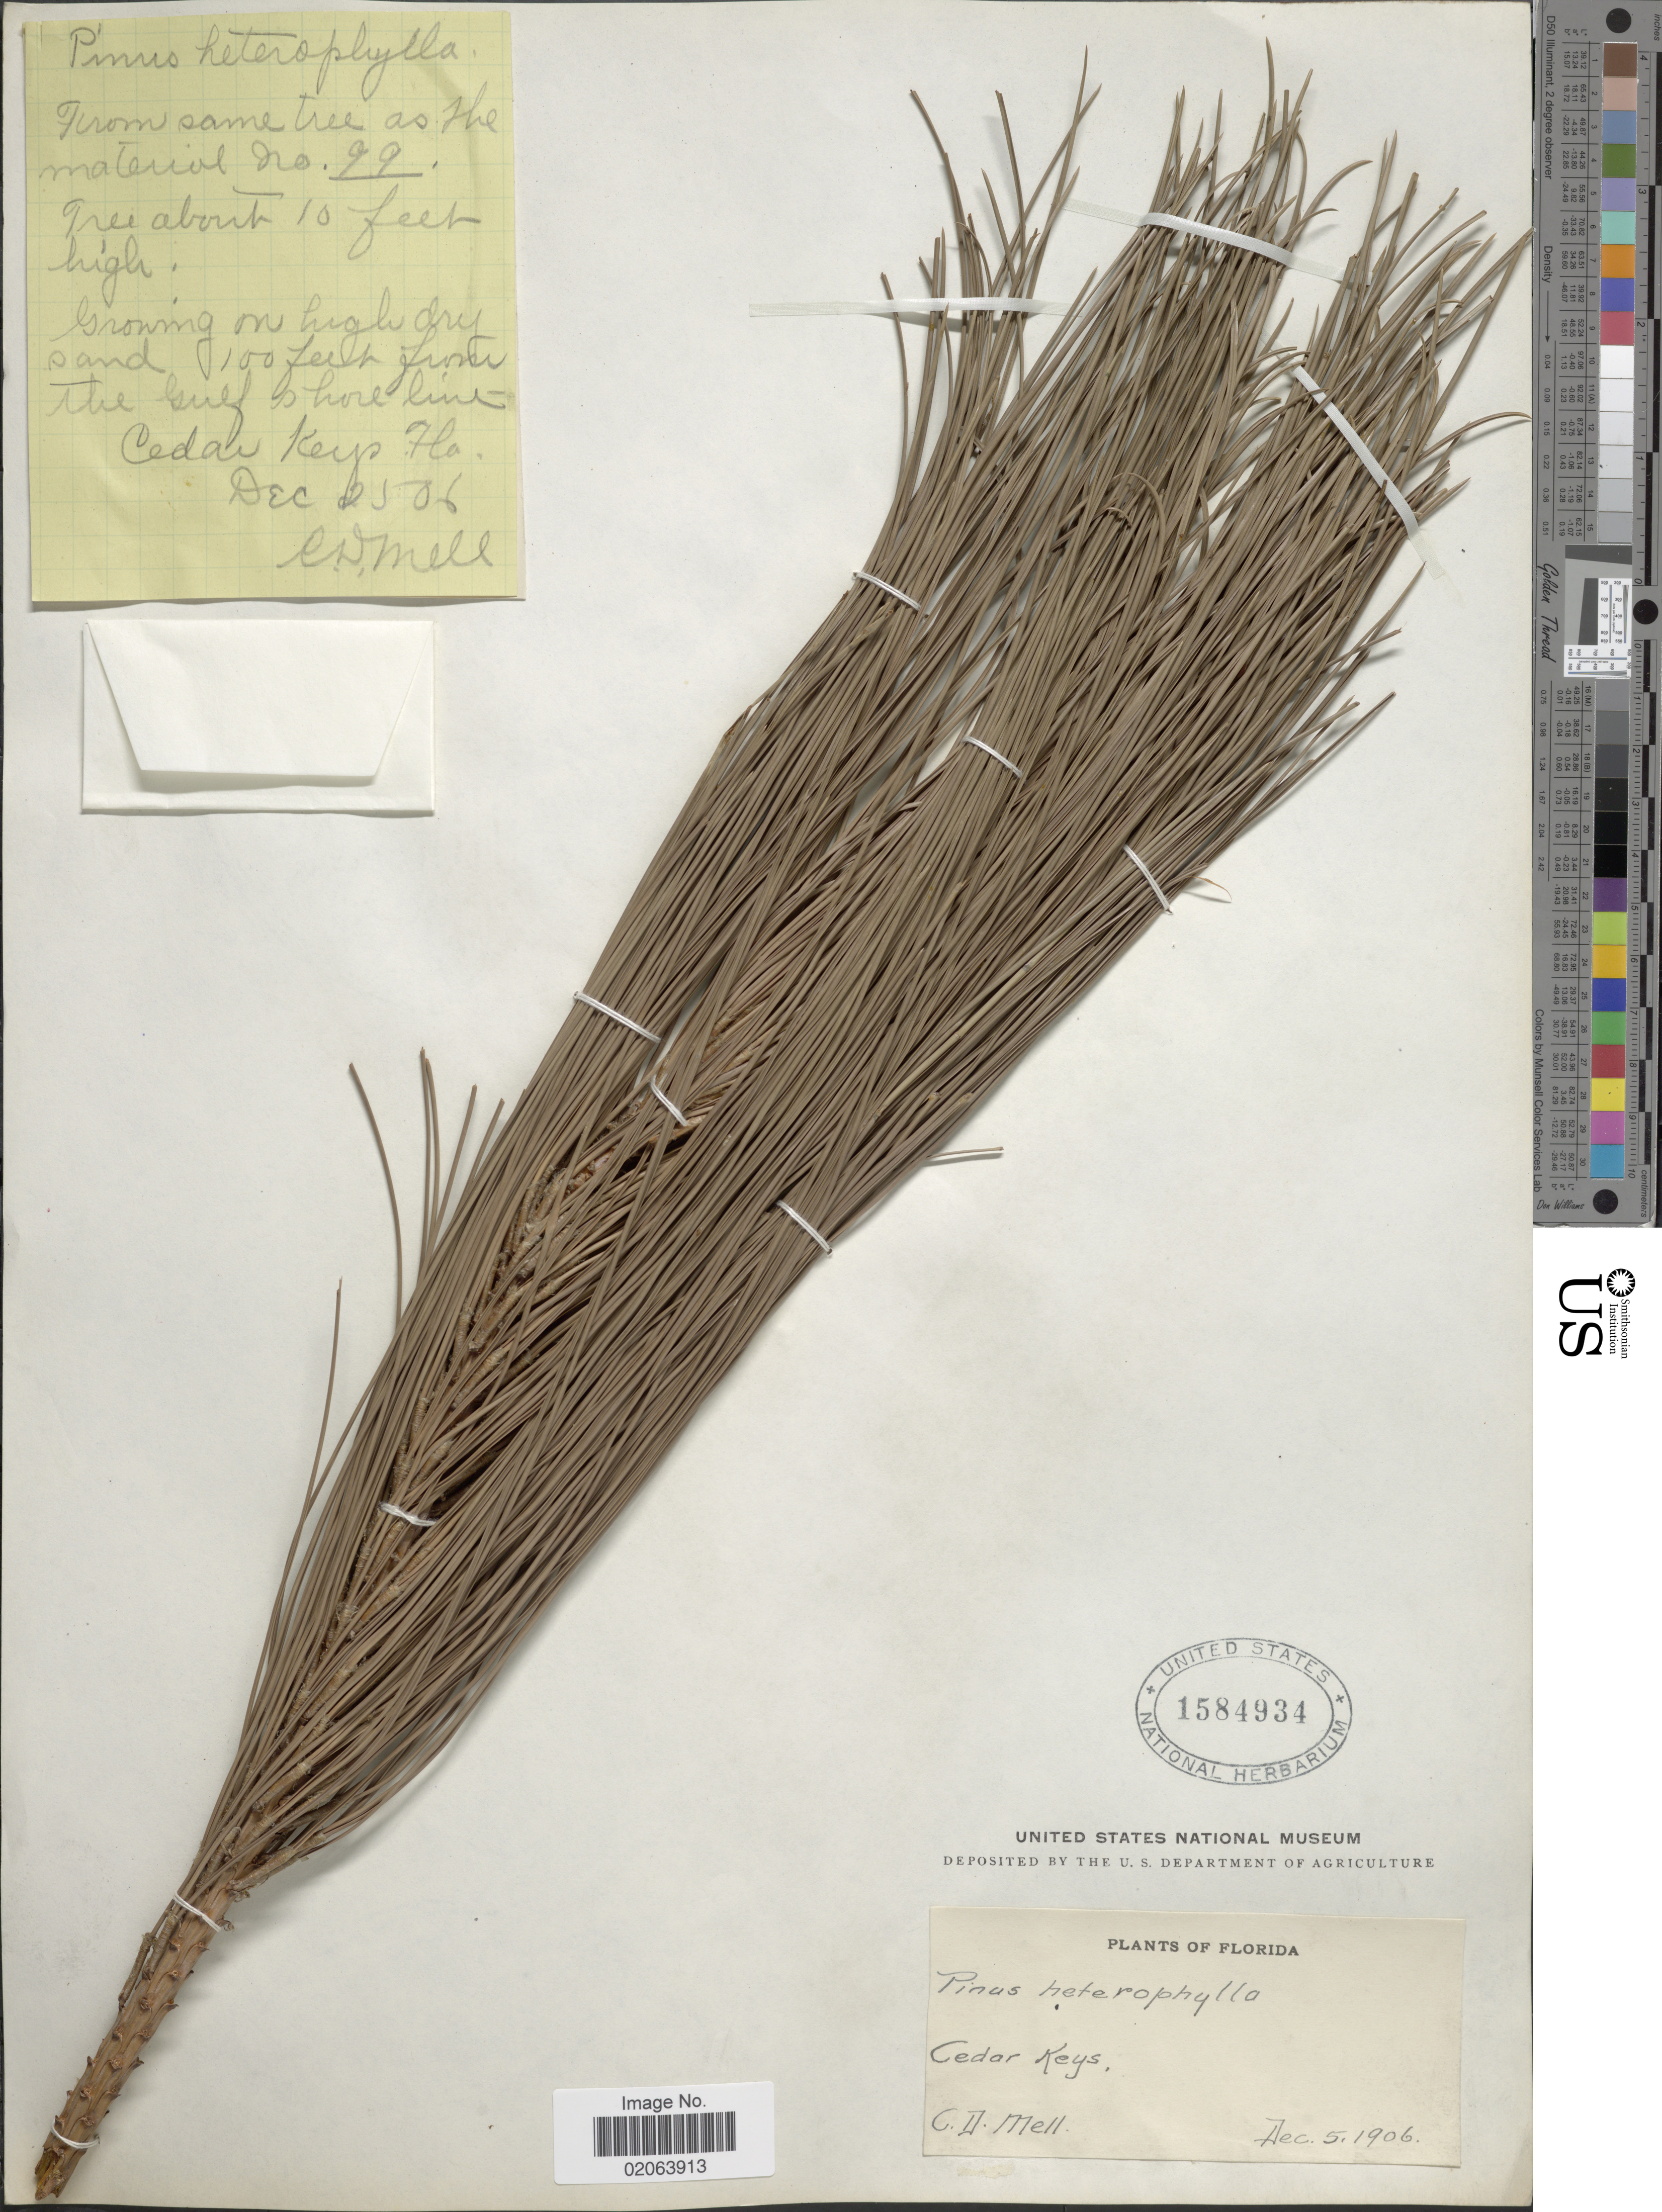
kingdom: Plantae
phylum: Tracheophyta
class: Pinopsida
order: Pinales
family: Pinaceae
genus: Pinus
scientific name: Pinus elliottii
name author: Engelm.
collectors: C. D. Mell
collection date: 1906-12-05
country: United States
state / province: Florida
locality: Cedar Keys. 100 feet from the Gulf Shore line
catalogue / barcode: US 1584934